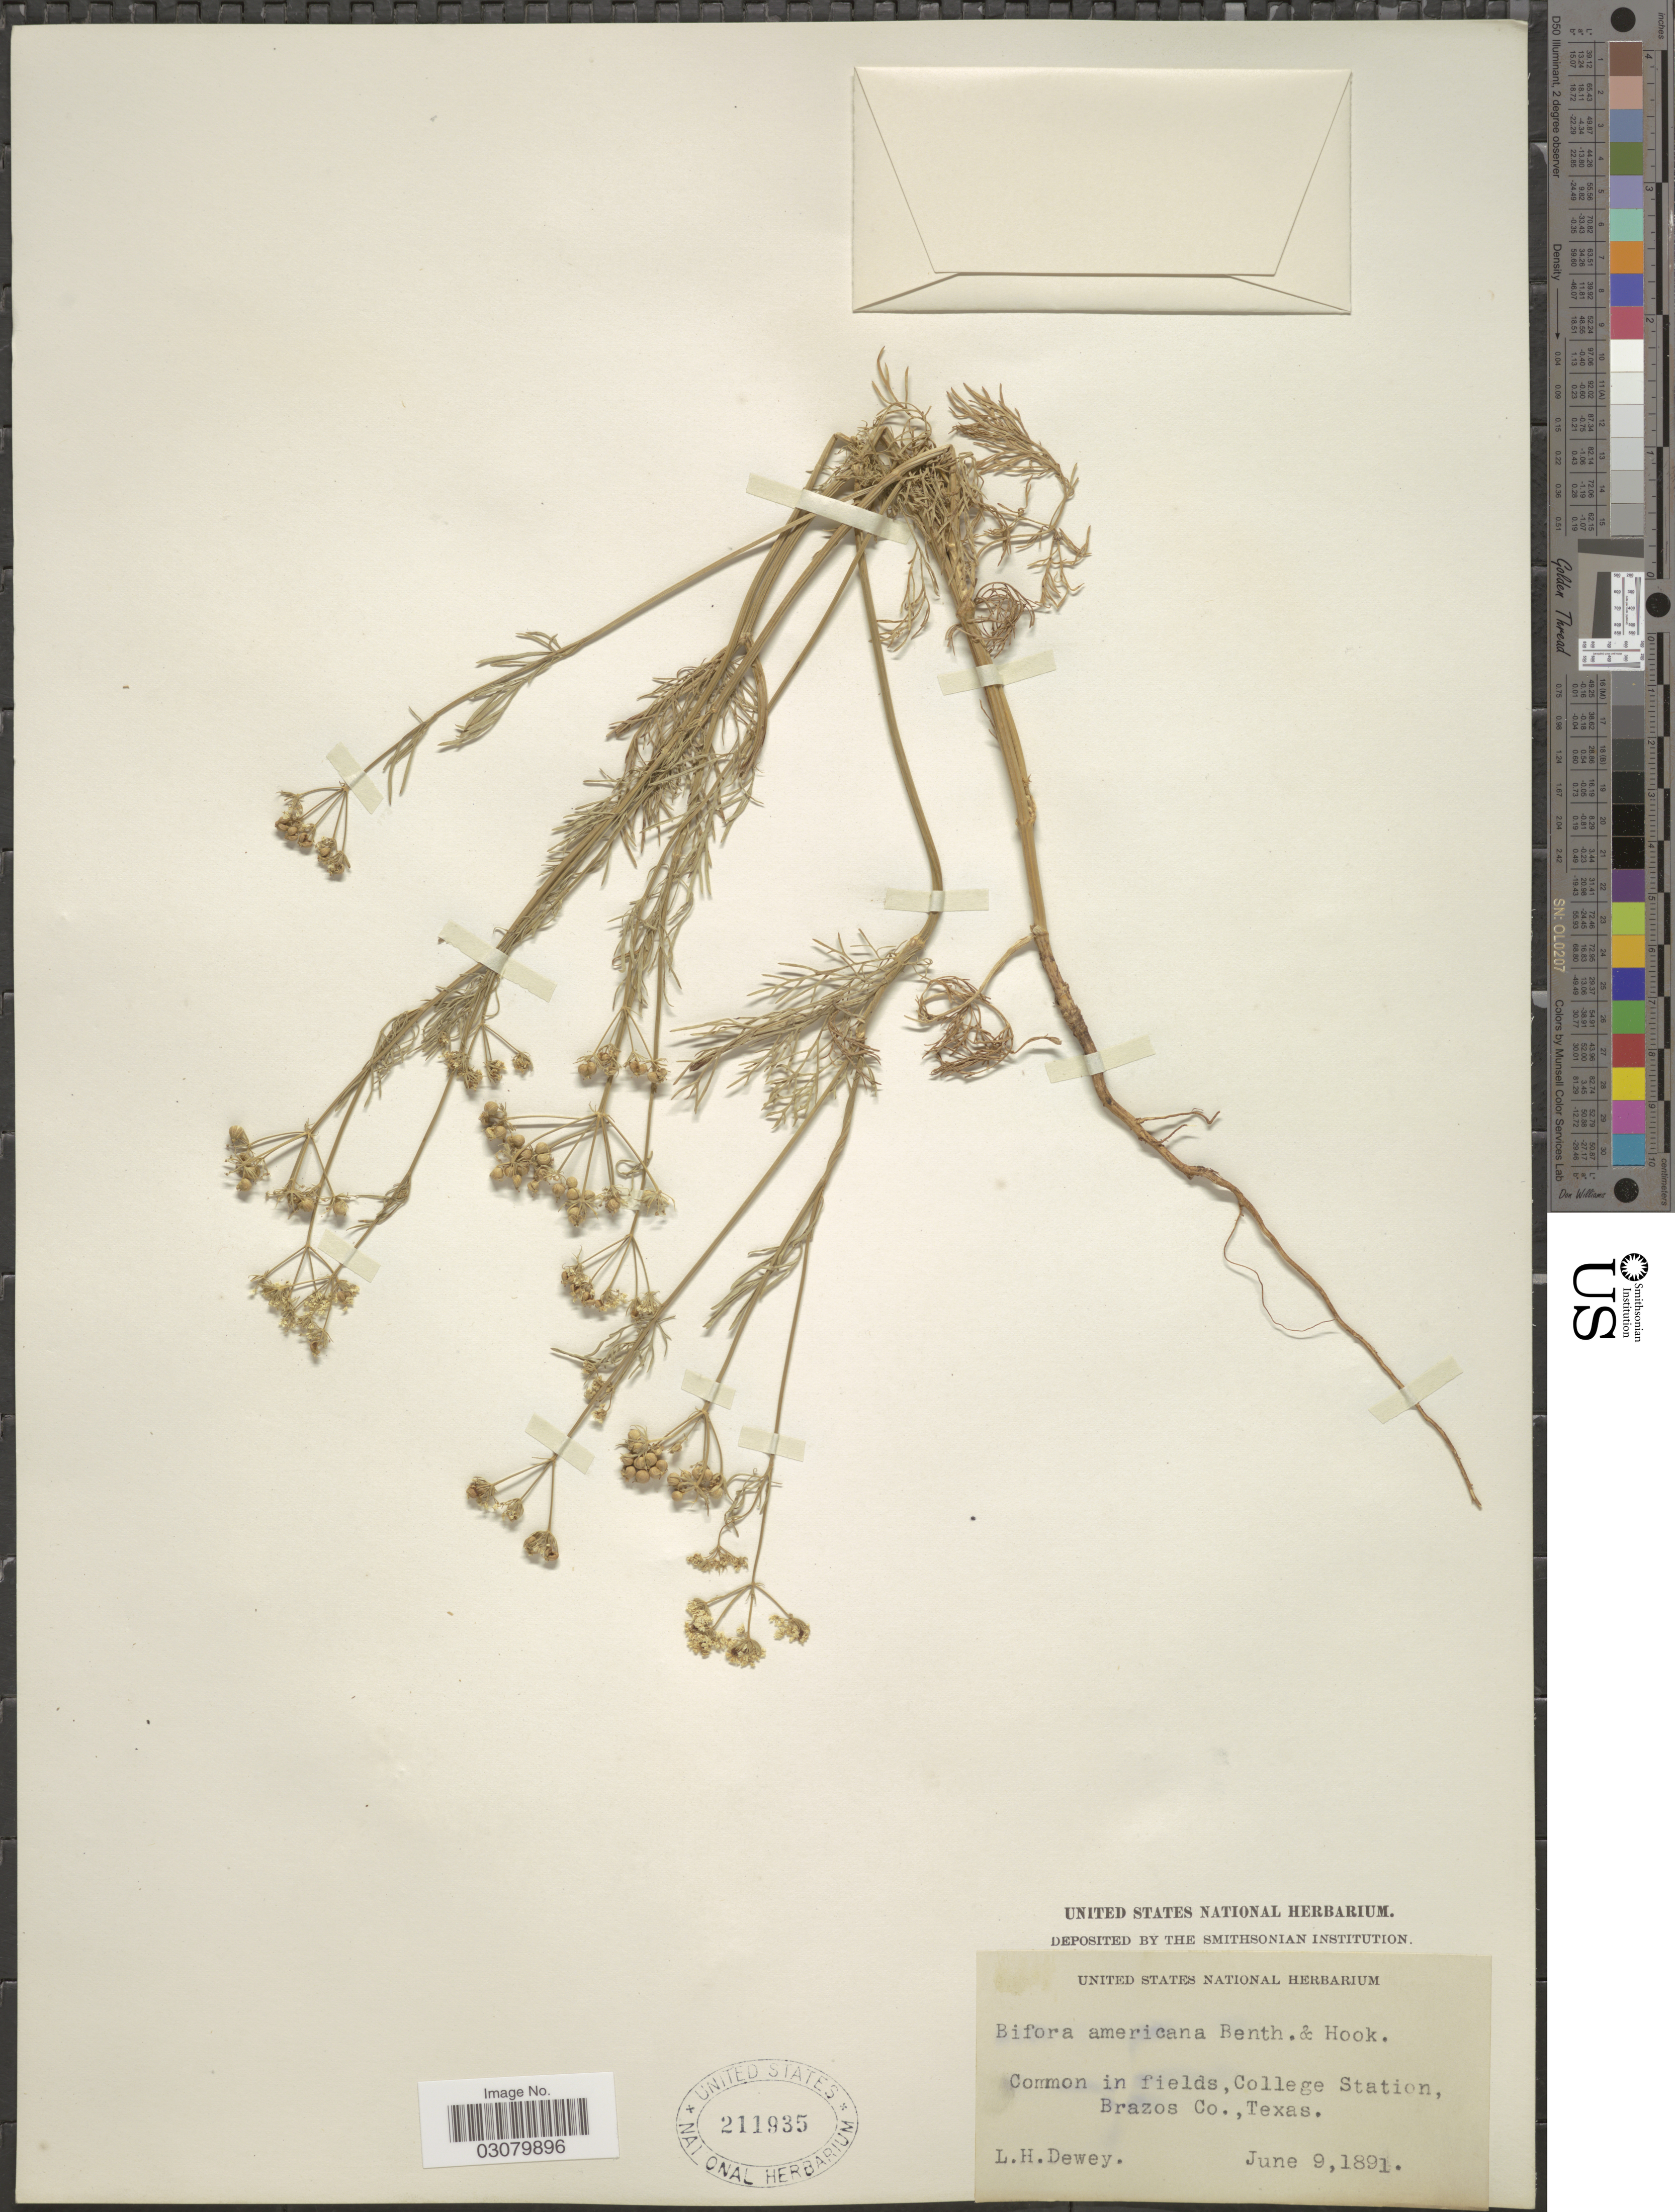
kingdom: Plantae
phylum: Tracheophyta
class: Magnoliopsida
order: Apiales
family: Apiaceae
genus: Bifora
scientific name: Bifora americana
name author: (DC.) Benth. & Hook. f. ex S. Watson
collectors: L. H. Dewey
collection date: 1891-06-09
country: United States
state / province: Texas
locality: College Station, Brazos Co.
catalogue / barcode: US 211935